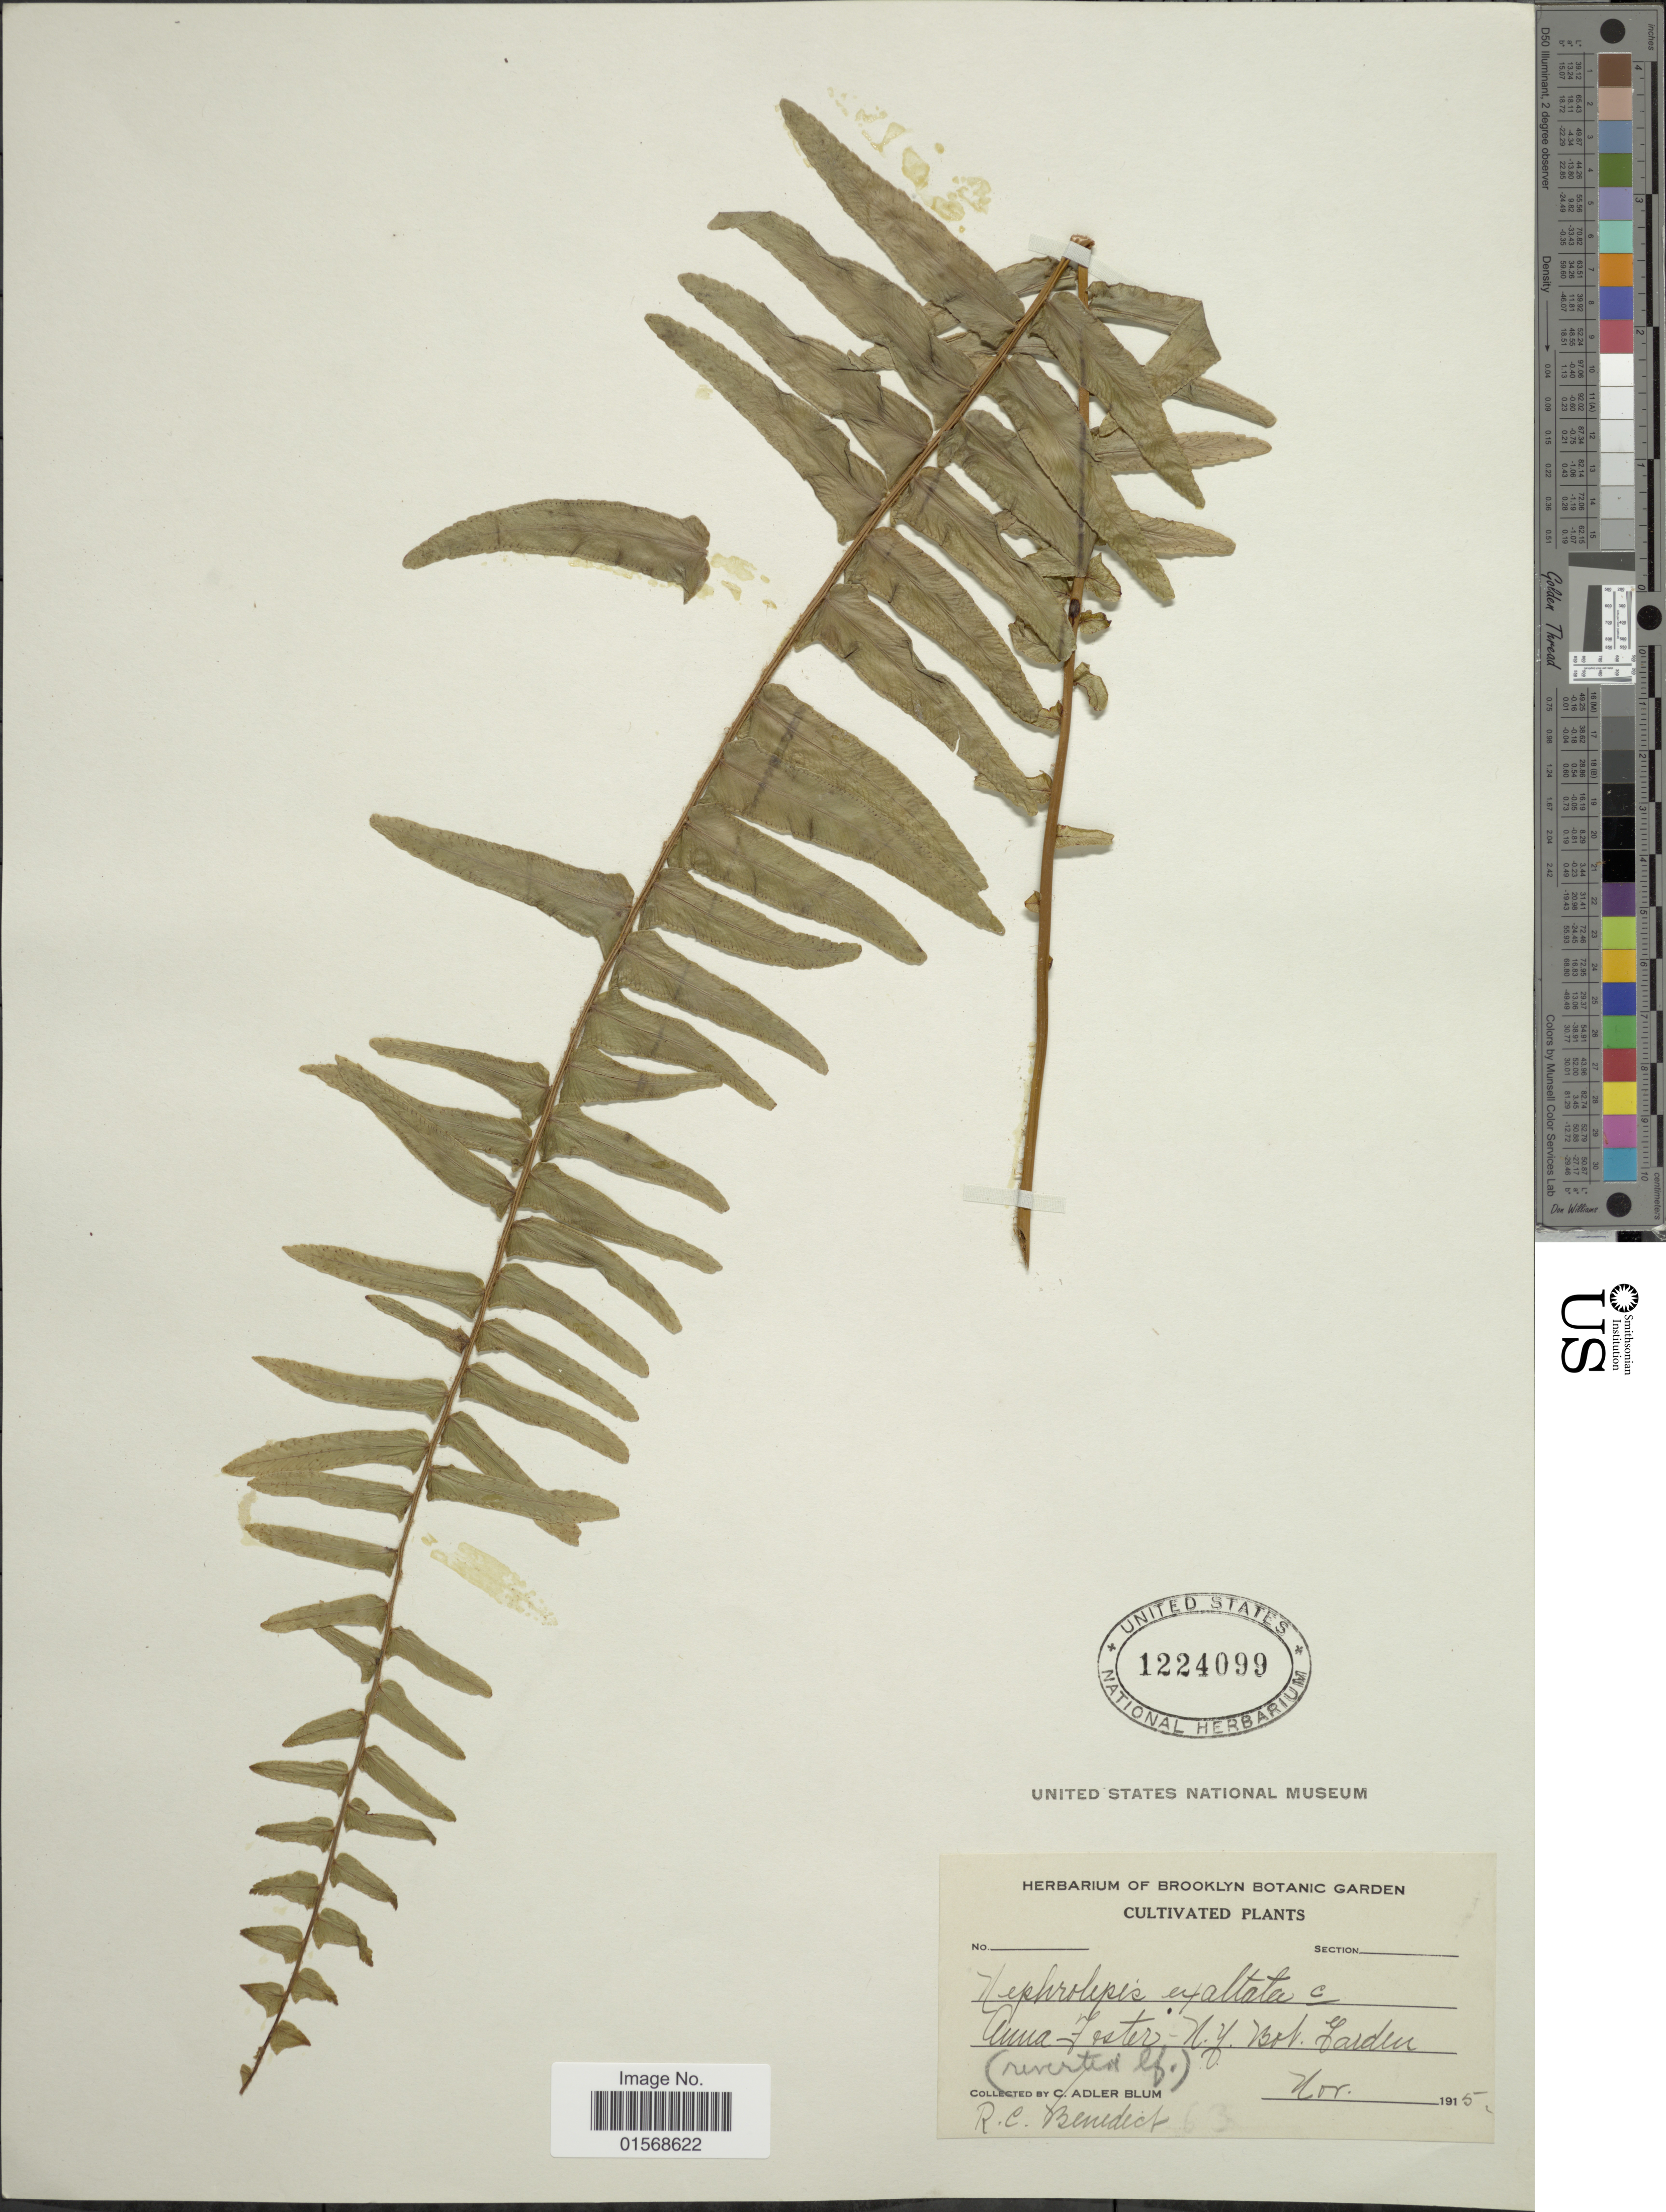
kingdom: Plantae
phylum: Tracheophyta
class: Polypodiopsida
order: Polypodiales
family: Nephrolepidaceae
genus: Nephrolepis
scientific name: Nephrolepis 'Anna Foster'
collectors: R. C. Benedict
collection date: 1915-11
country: United States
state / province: New York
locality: N. Y. Bot. Garden.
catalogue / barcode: US 1224099